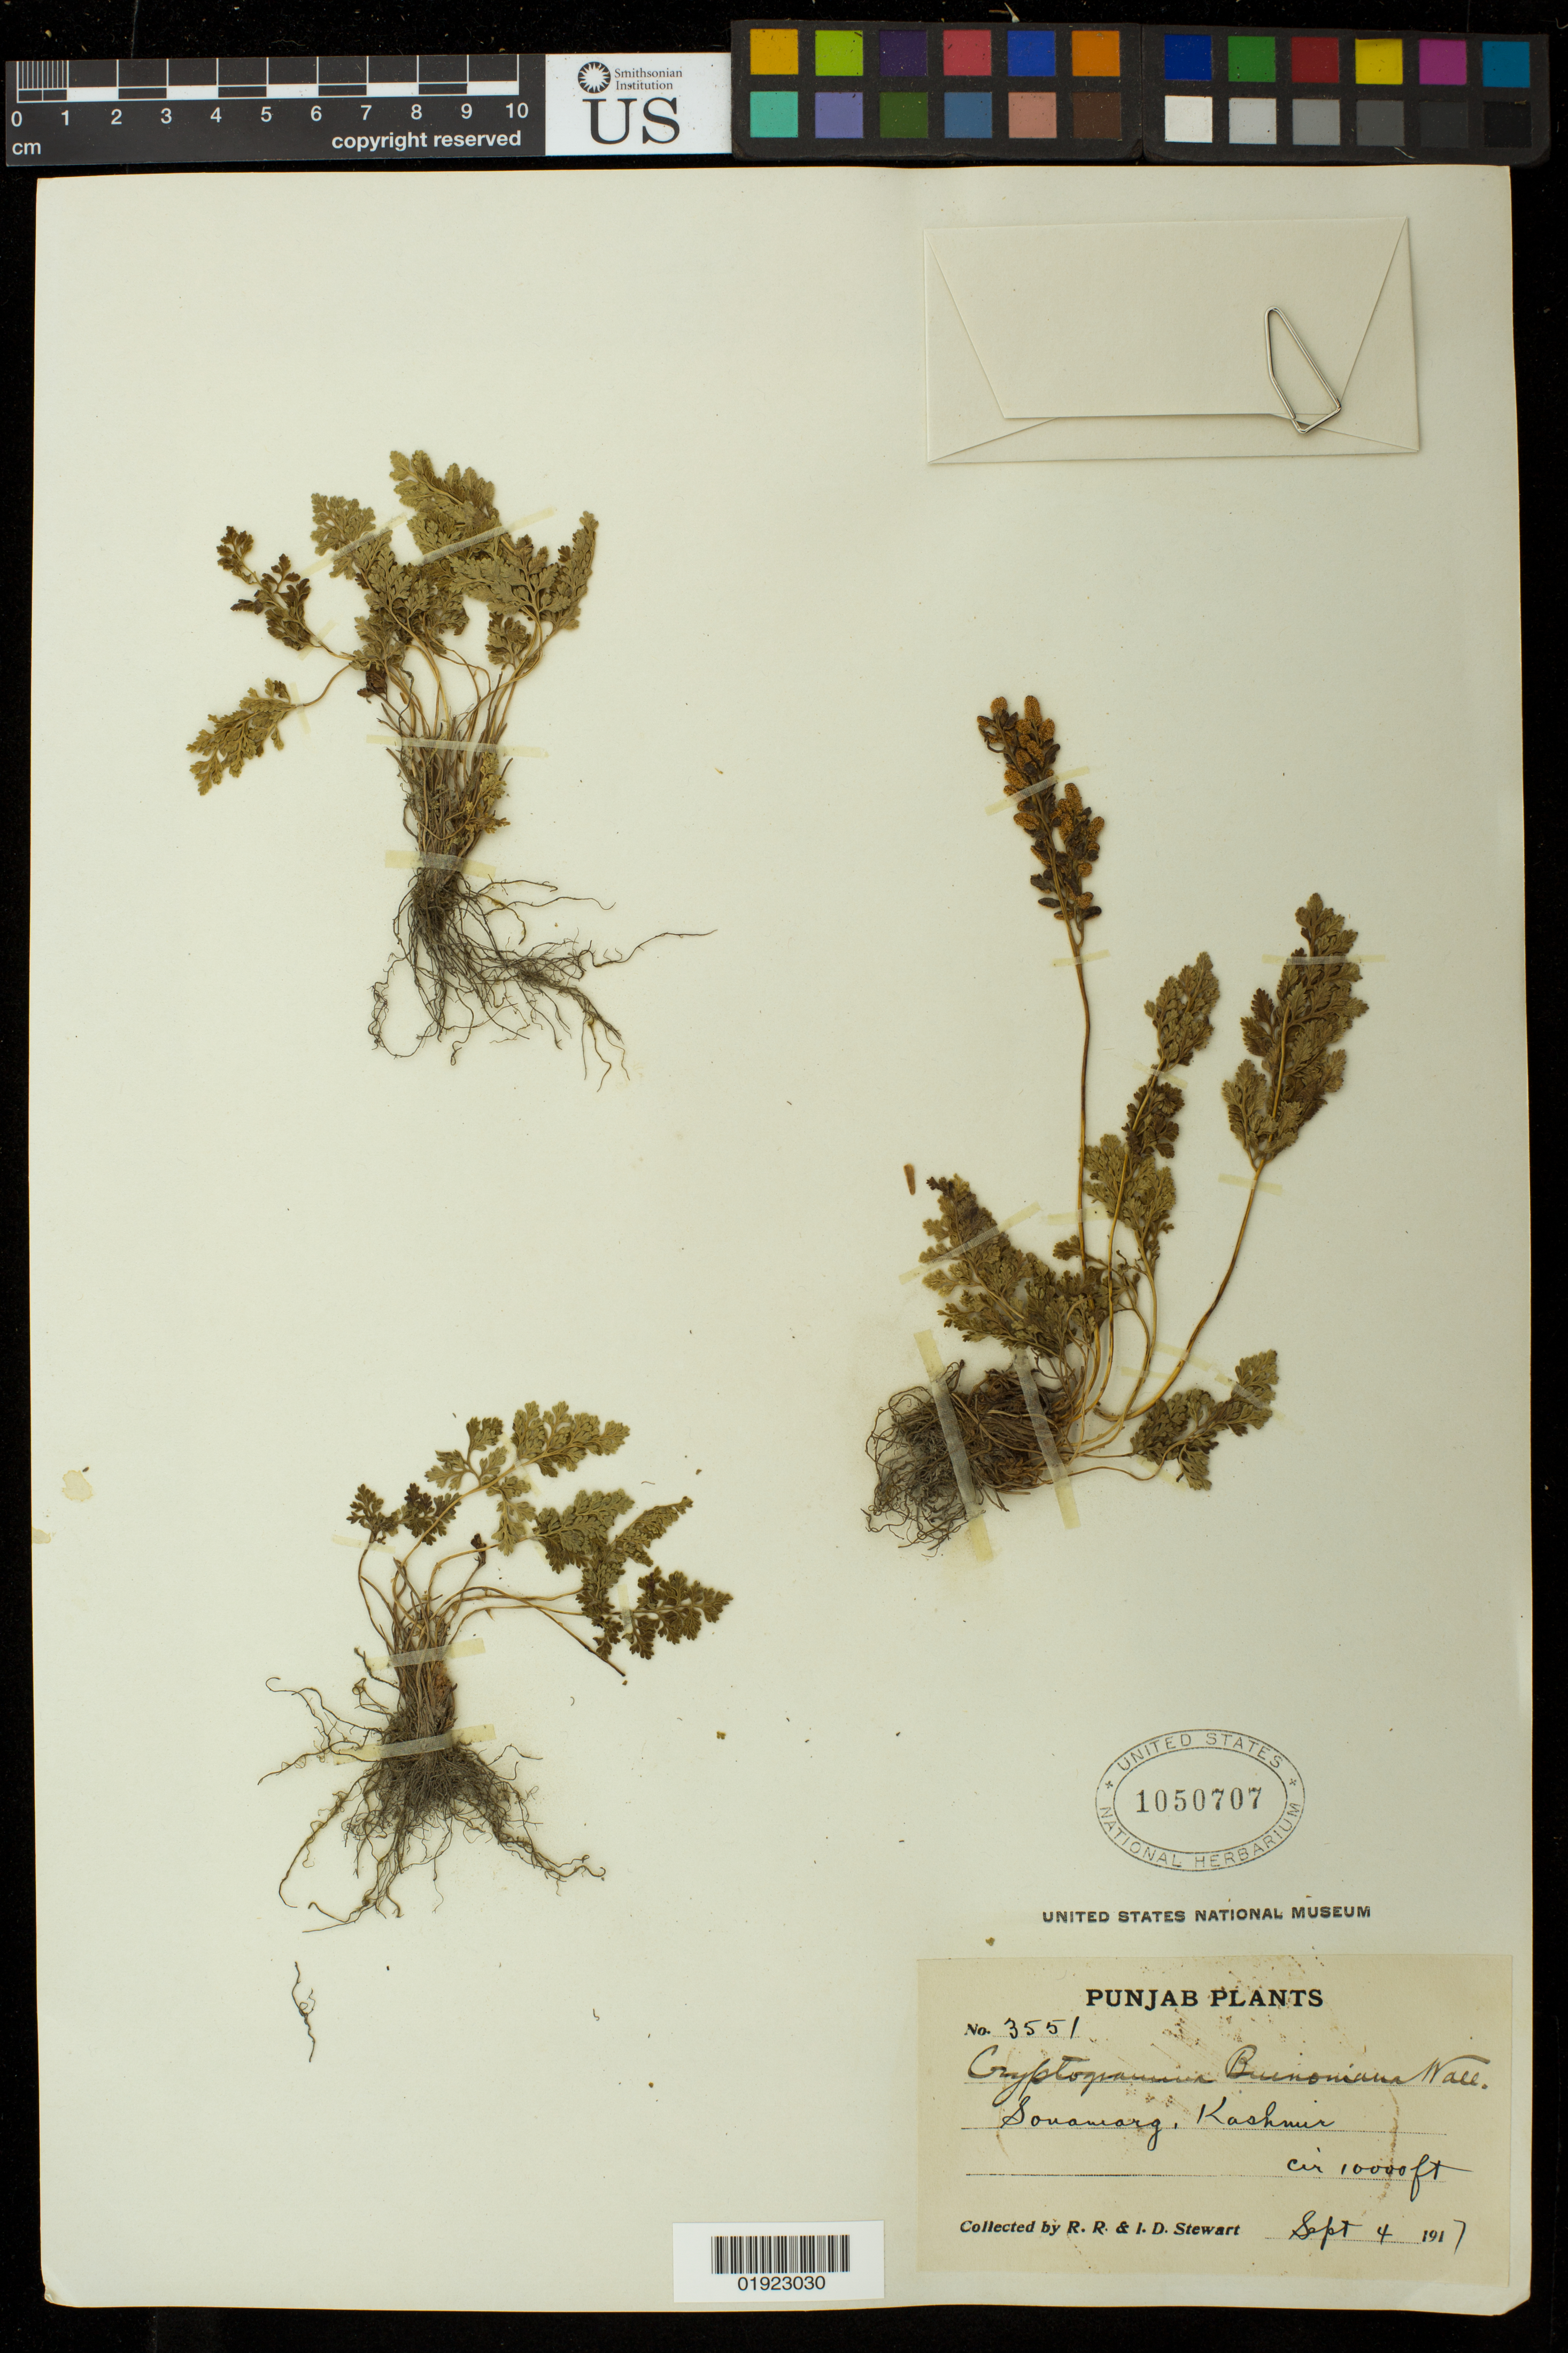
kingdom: Plantae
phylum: Tracheophyta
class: Polypodiopsida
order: Polypodiales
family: Pteridaceae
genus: Cryptogramma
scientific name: Cryptogramma brunoniana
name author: Wall. ex Hook. & Grev.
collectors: R. R. Stewart & I. Stewart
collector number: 3551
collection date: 1917-09-04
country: India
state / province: Jammu and Kashmir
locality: Sonamarg.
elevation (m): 3048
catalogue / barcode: US 1050707